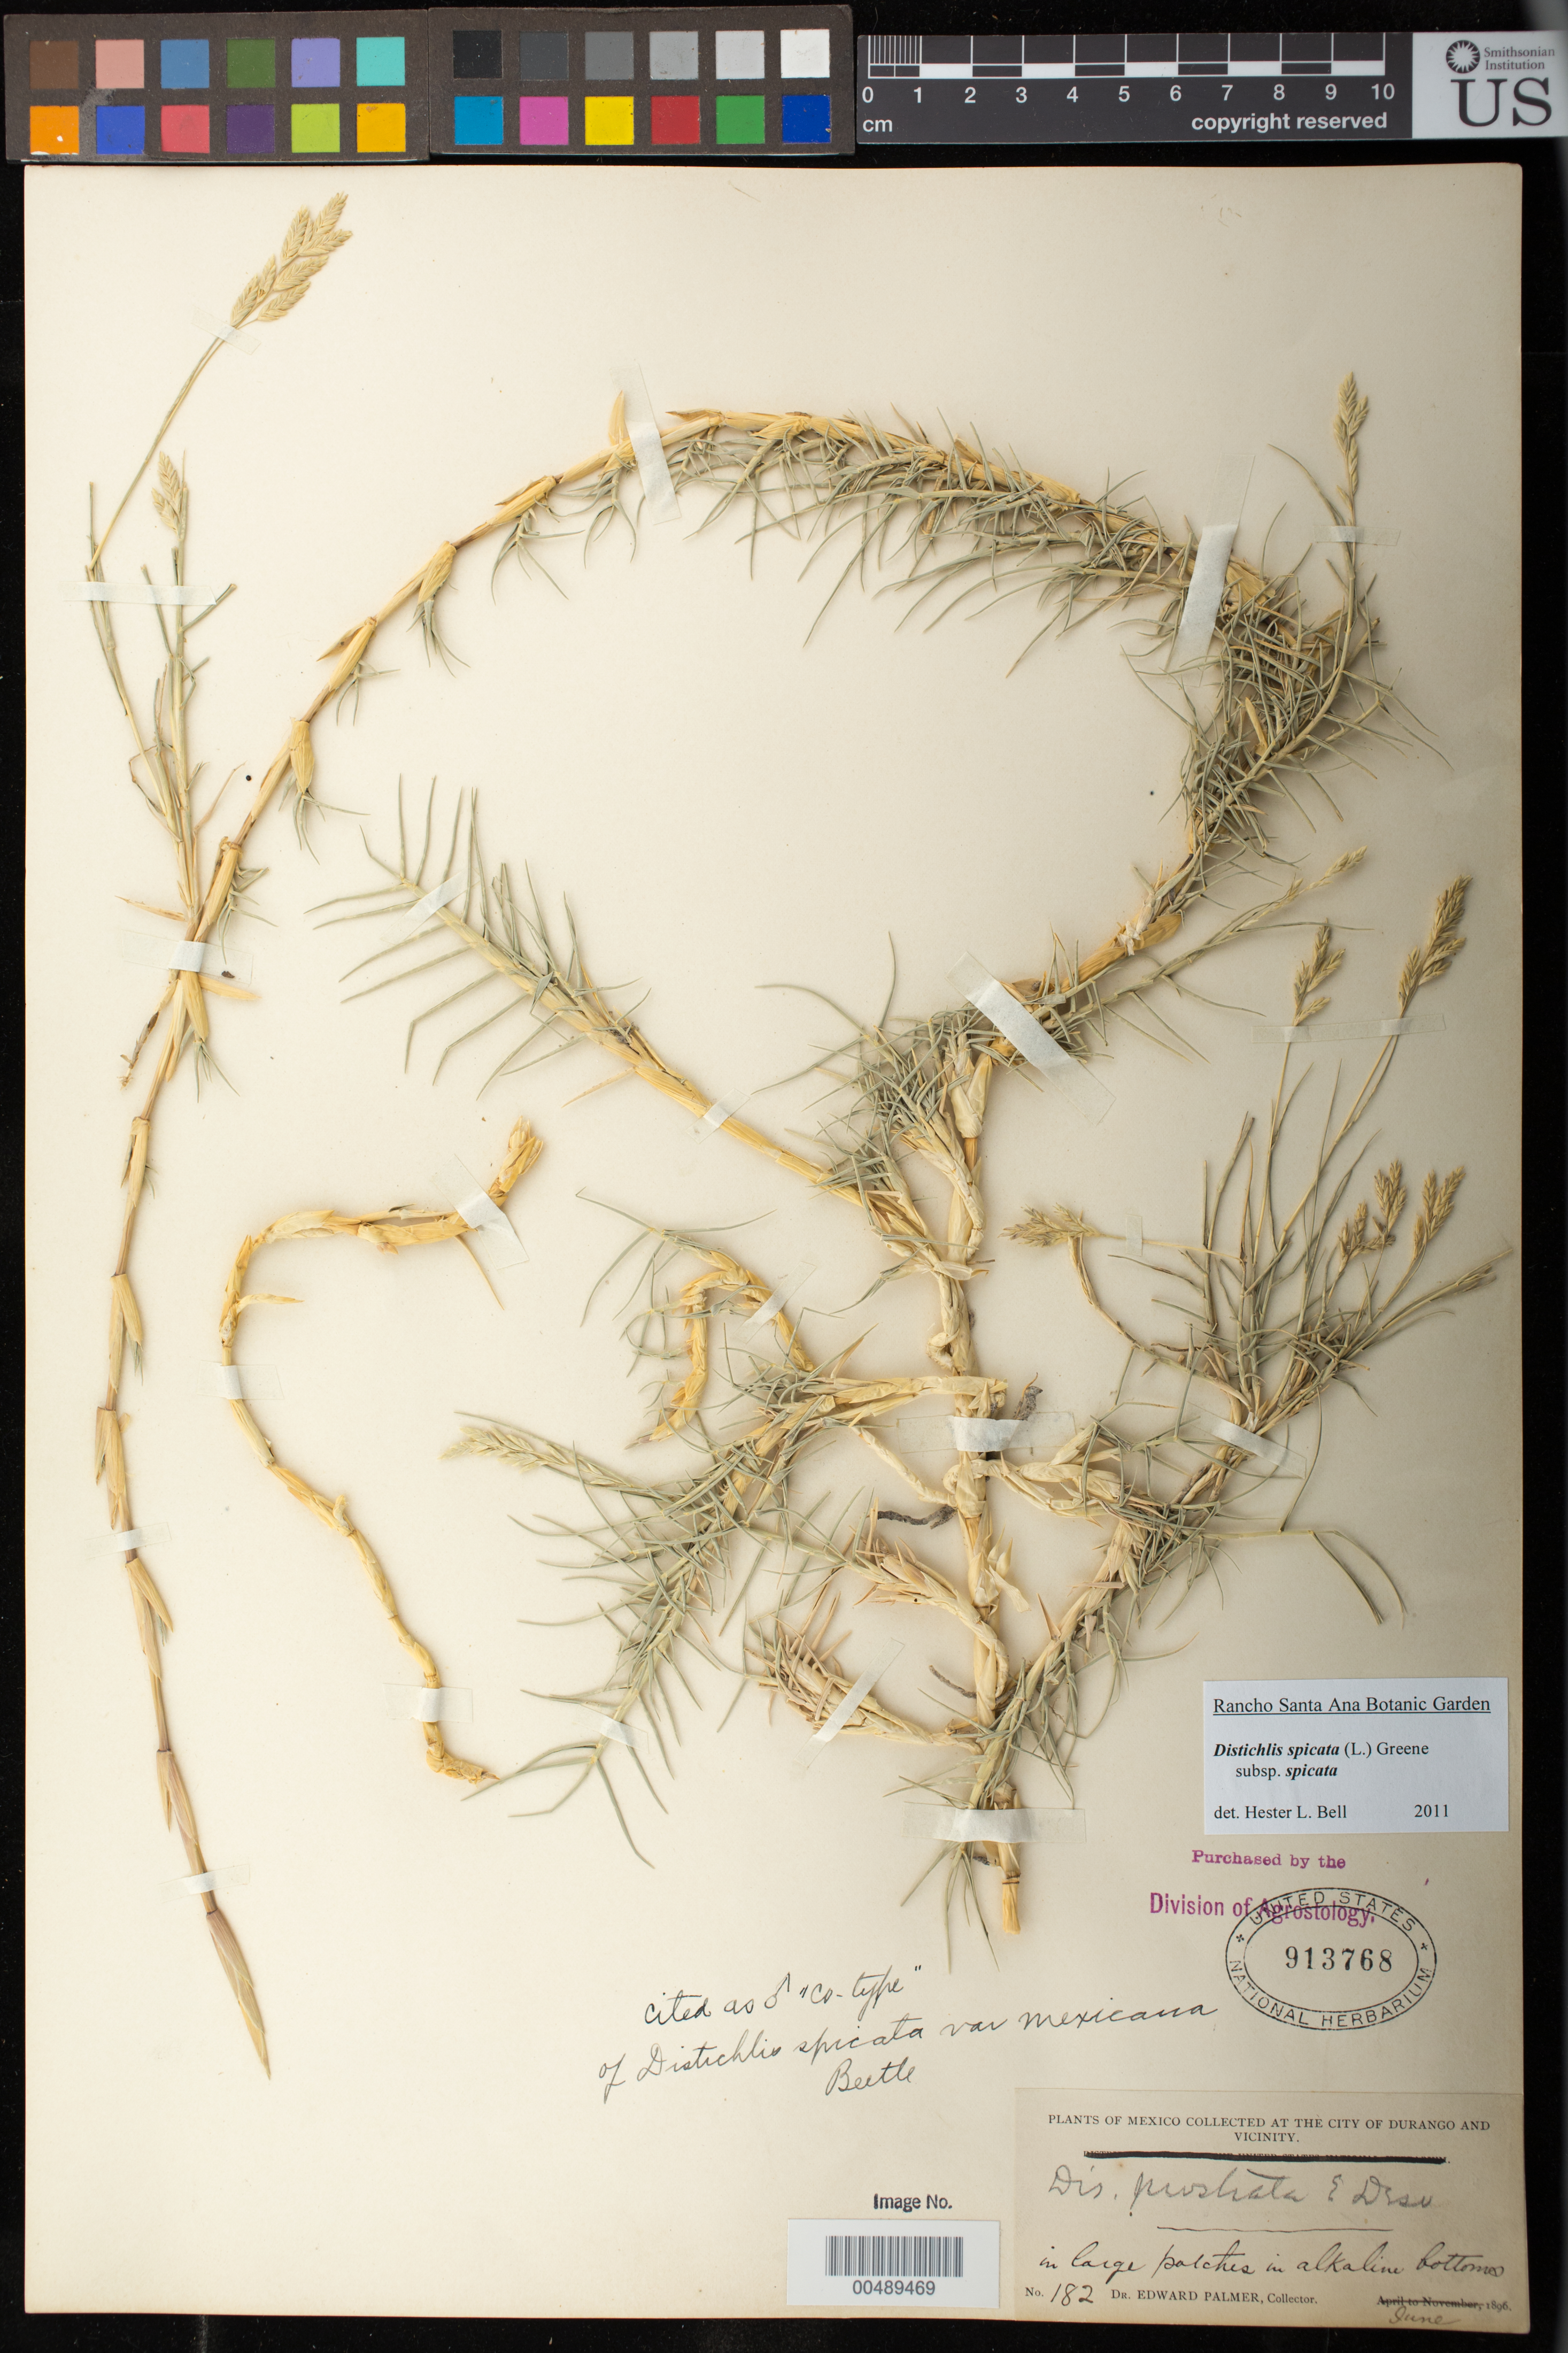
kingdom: Plantae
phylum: Tracheophyta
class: Liliopsida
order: Poales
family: Poaceae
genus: Distichlis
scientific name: Distichlis spicata var. mexicana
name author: Beetle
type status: Isosyntype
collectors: E. Palmer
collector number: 182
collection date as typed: Jun 1896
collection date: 1896-06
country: Mexico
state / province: Durango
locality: City of Durango and vicinity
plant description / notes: Syntype or paratype? Palmer 182 cited as "Co-type" in protologue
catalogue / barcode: US 913768